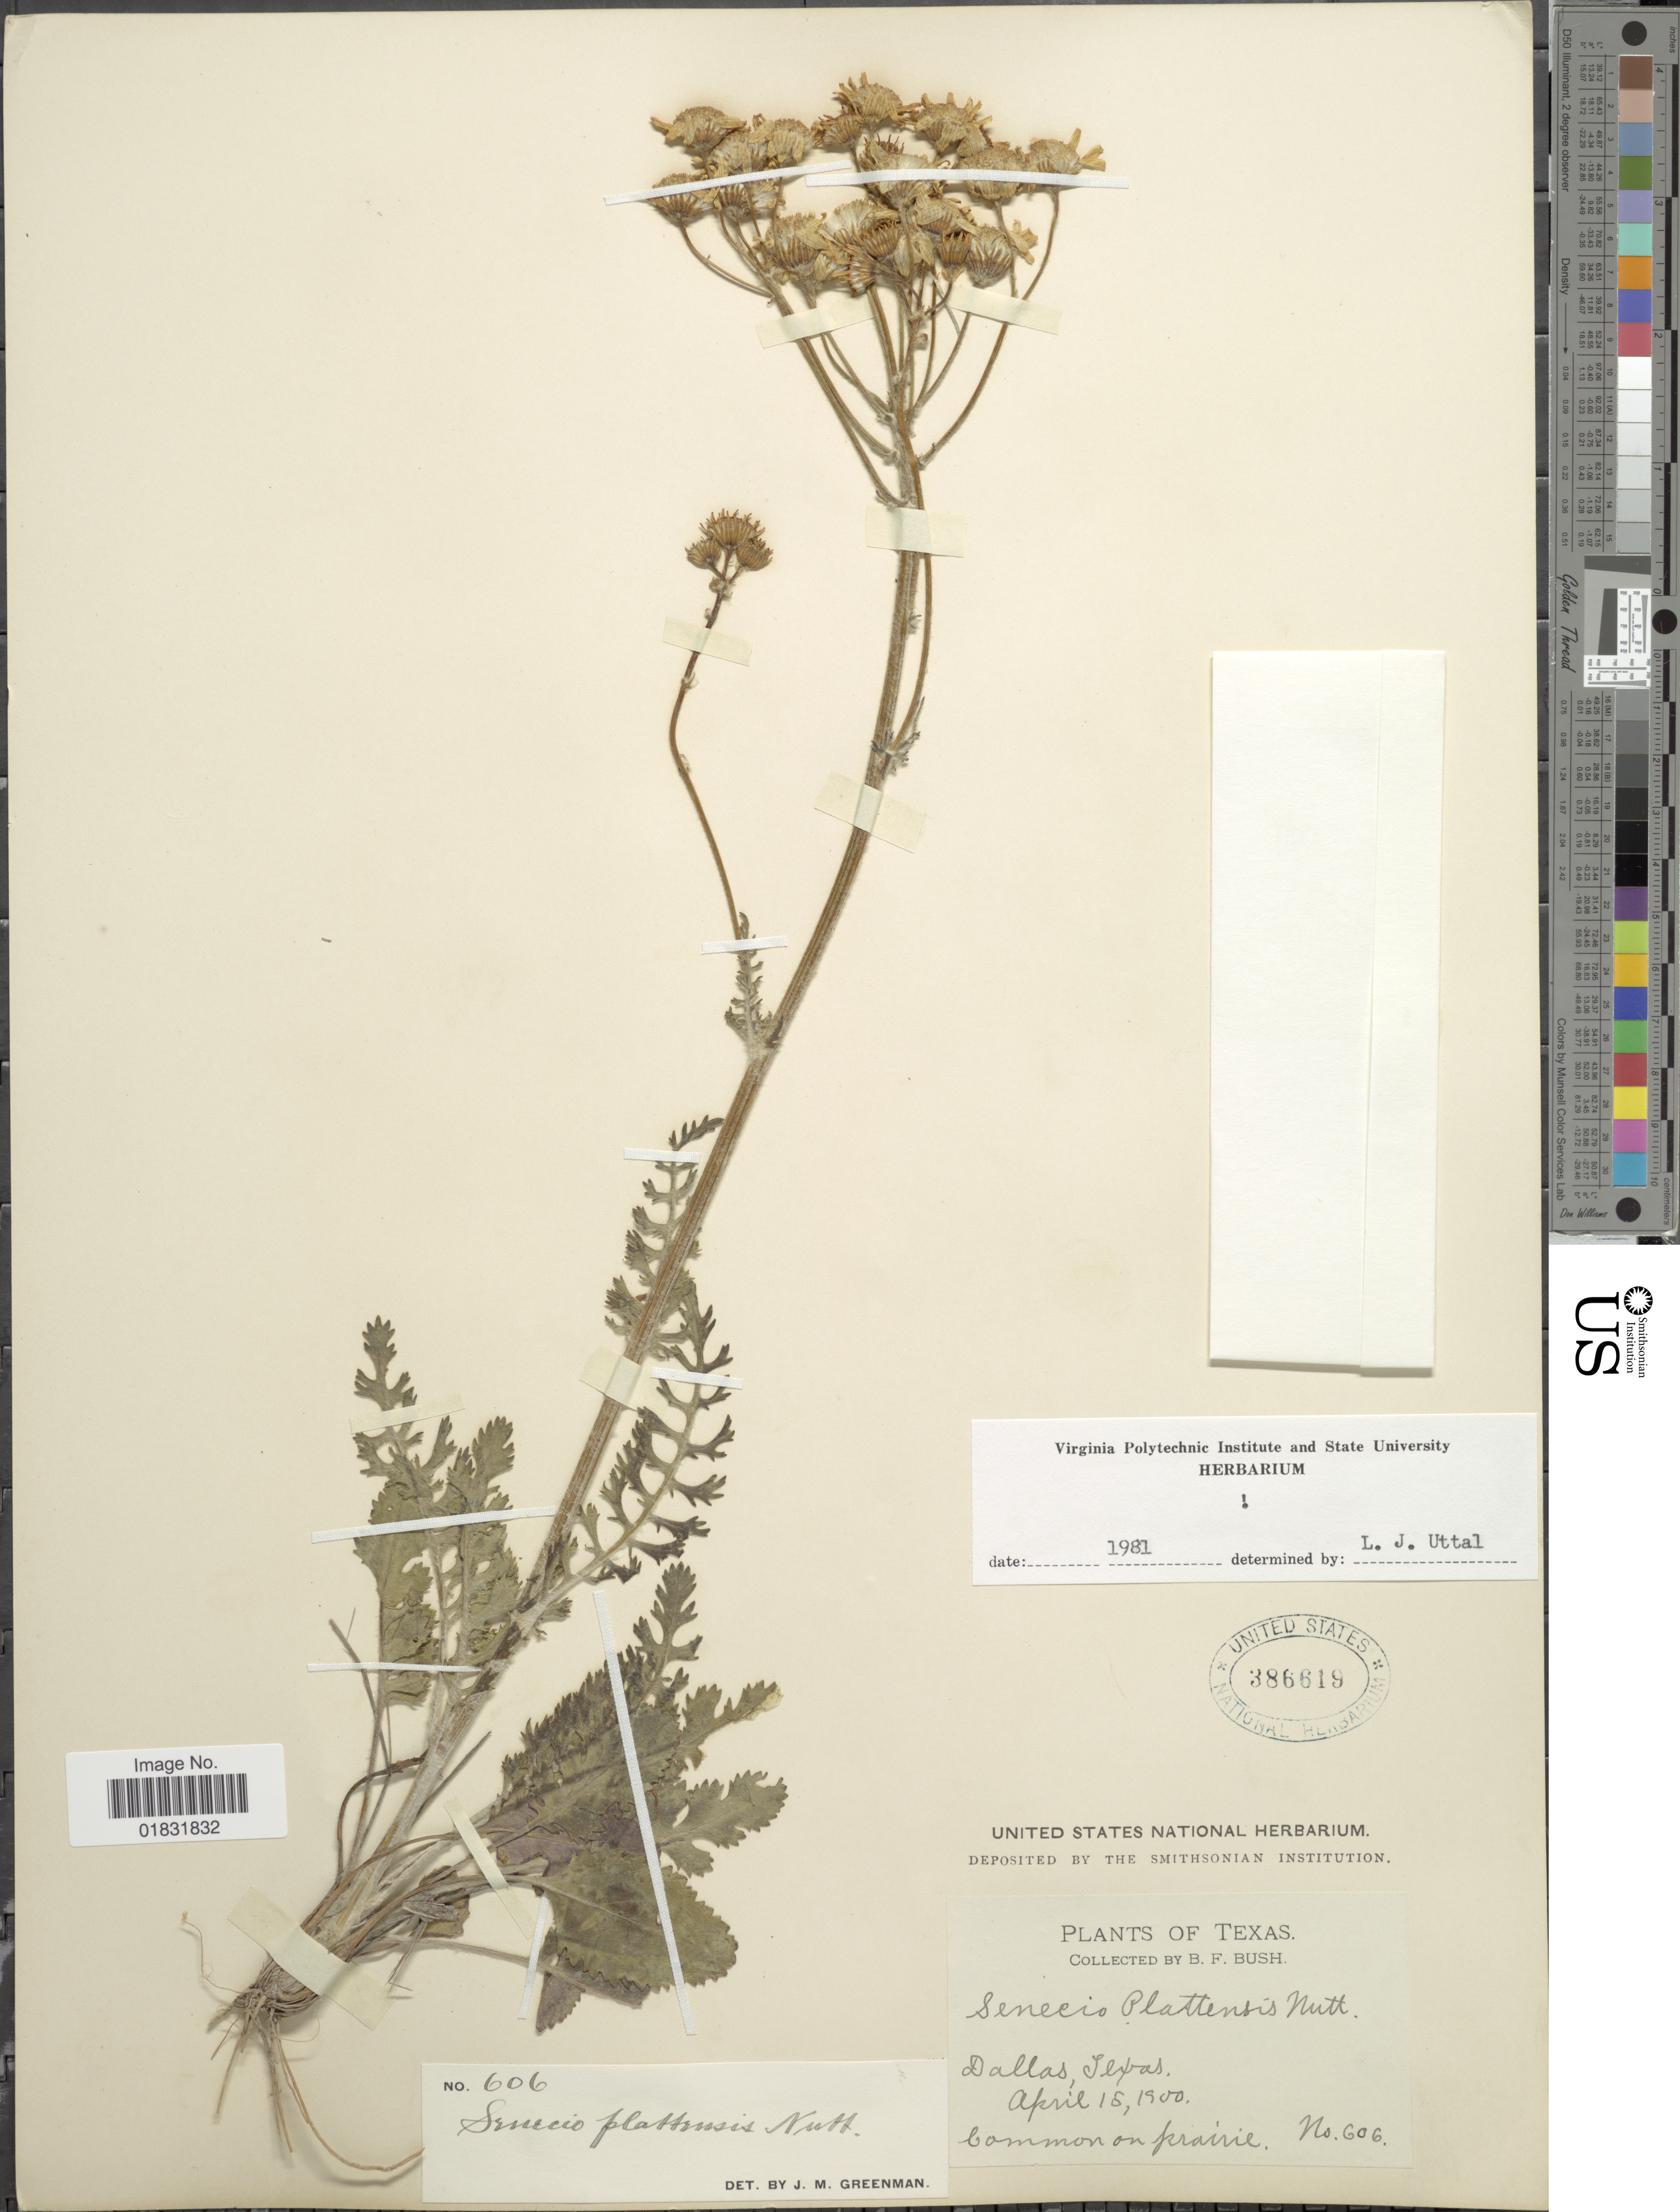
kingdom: Plantae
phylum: Tracheophyta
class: Magnoliopsida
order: Asterales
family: Asteraceae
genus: Packera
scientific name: Packera plattensis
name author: W.A. Weber & Á. Löve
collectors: B. F. Bush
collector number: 606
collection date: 1900-04-15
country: United States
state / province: Texas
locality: Dallas, Common on prairie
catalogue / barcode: US 386619